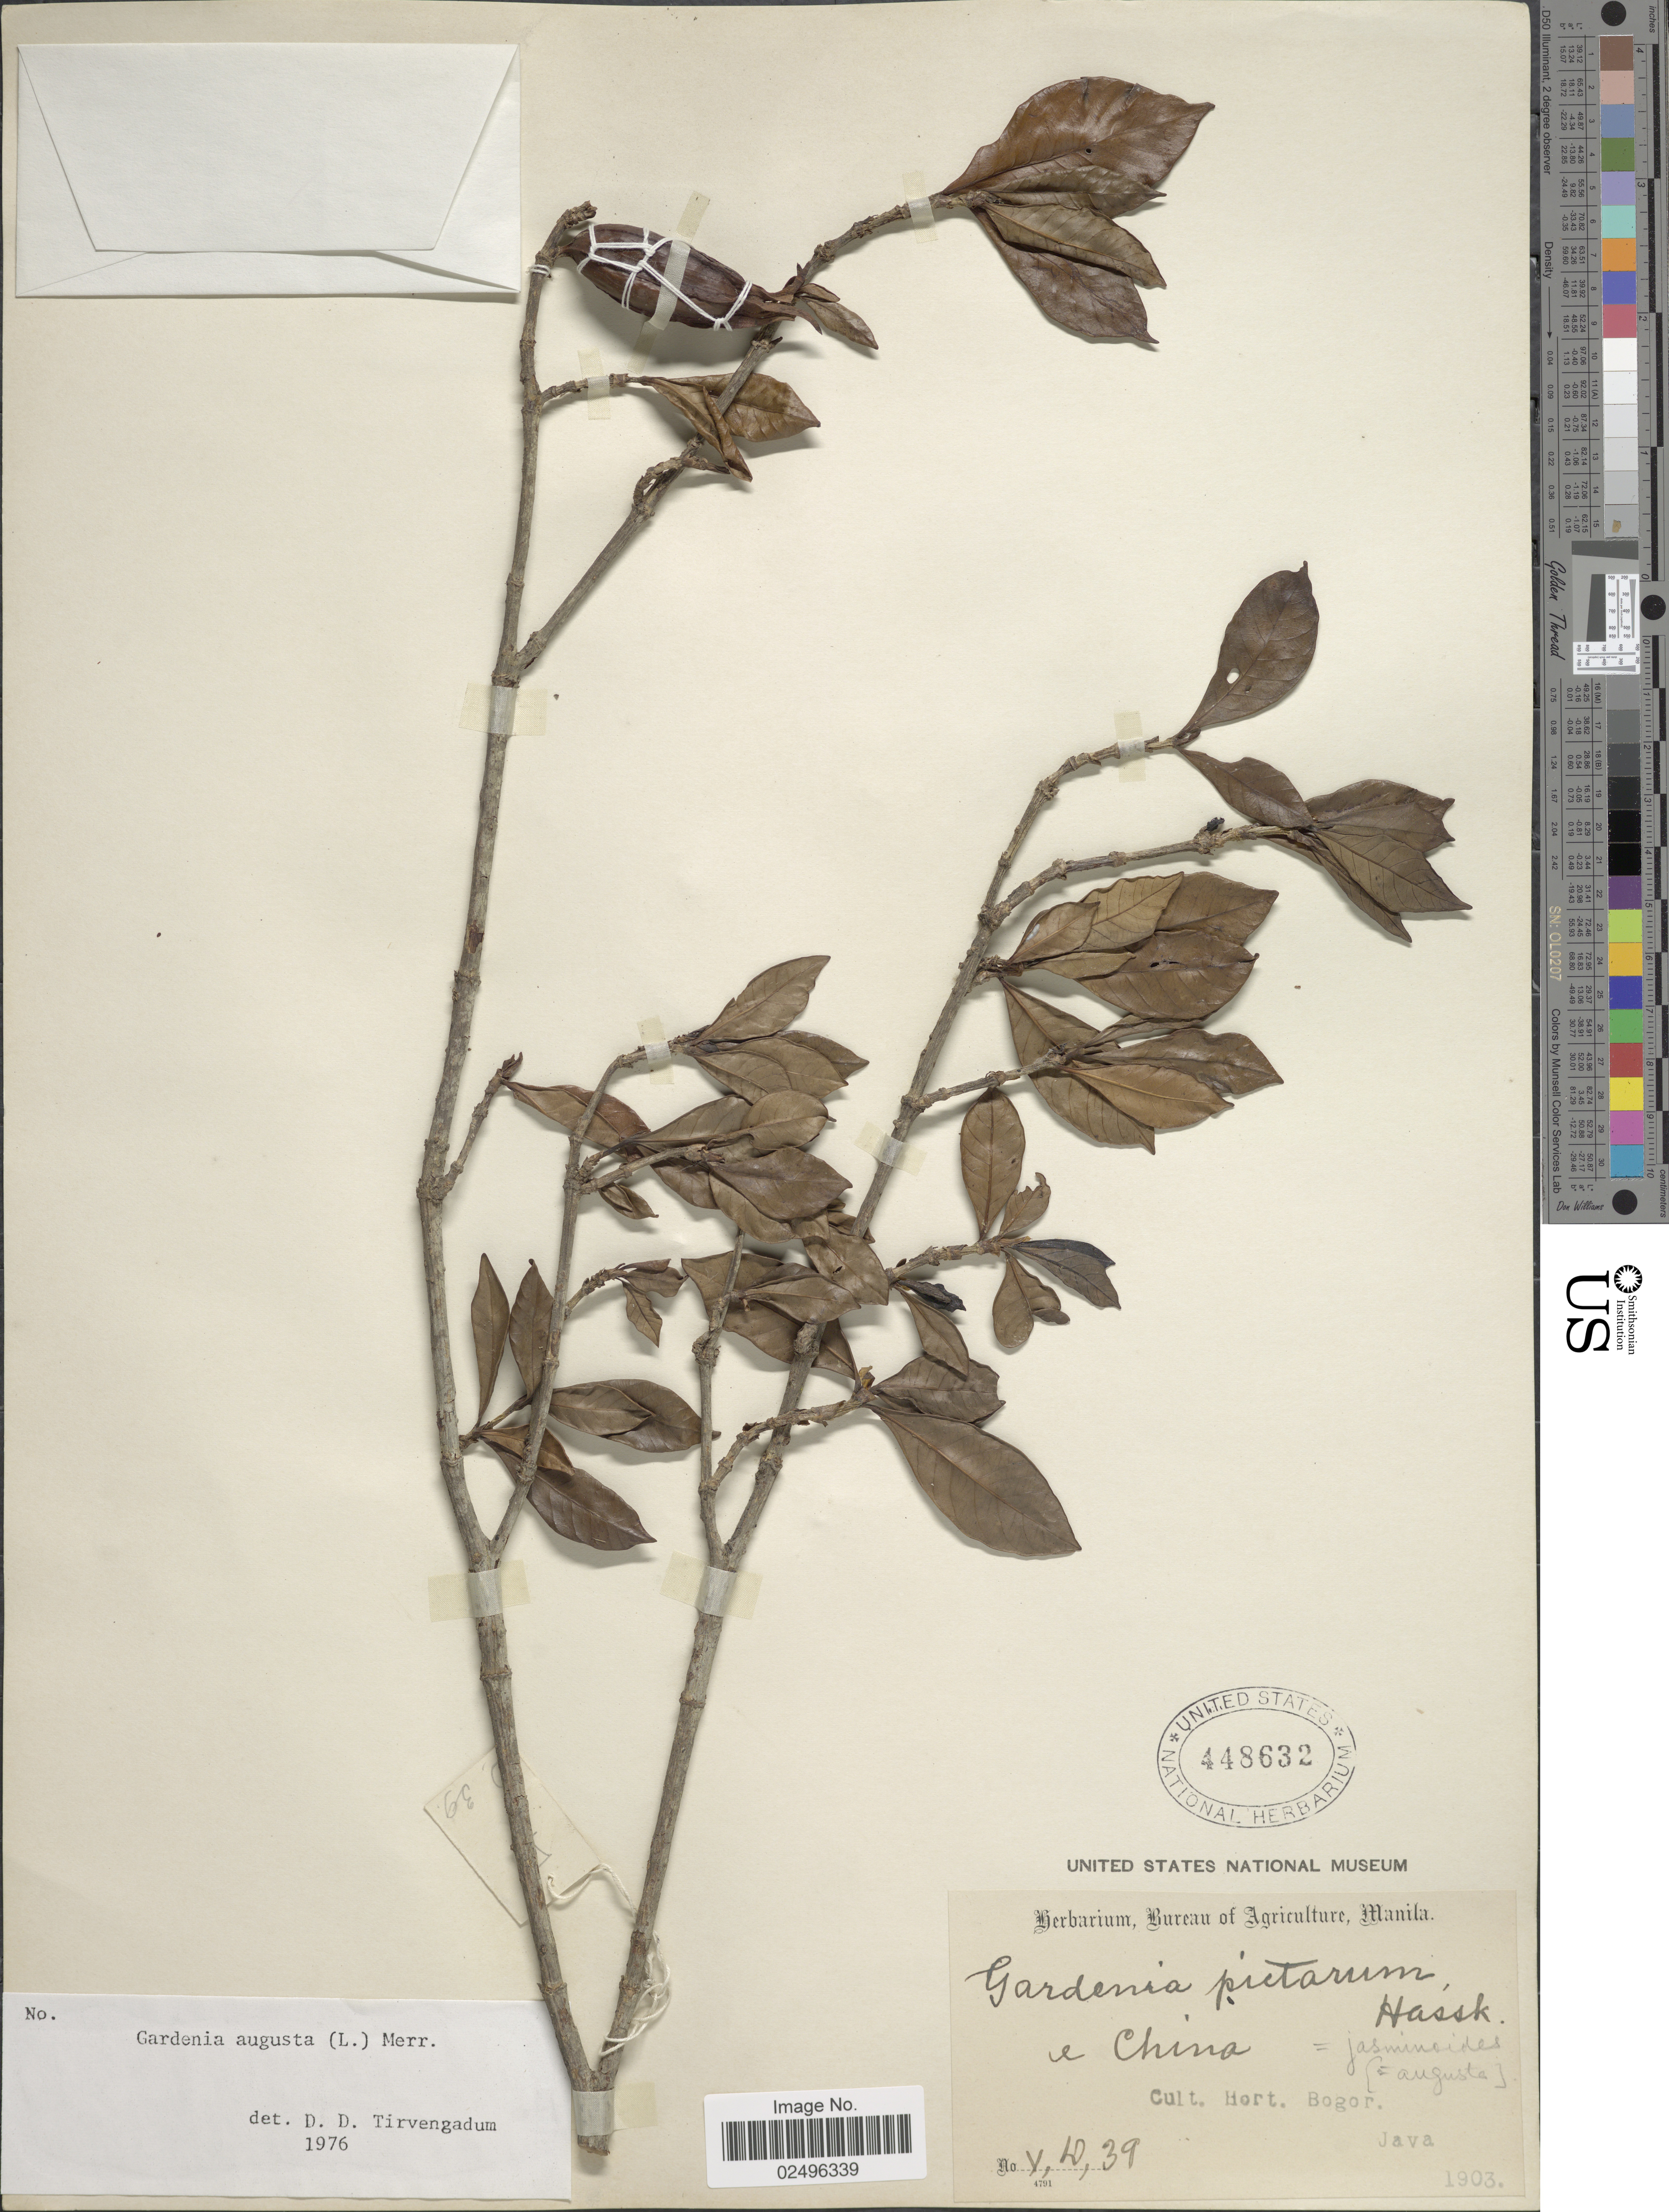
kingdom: Plantae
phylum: Tracheophyta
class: Magnoliopsida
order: Gentianales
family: Rubiaceae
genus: Gardenia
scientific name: Gardenia augusta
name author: (L.) Merr.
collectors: ex Herb. Bur. Agric. Manila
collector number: Y, D, 39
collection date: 1903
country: Indonesia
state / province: Java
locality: Cult. Hort. Bogor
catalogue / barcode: US 448632